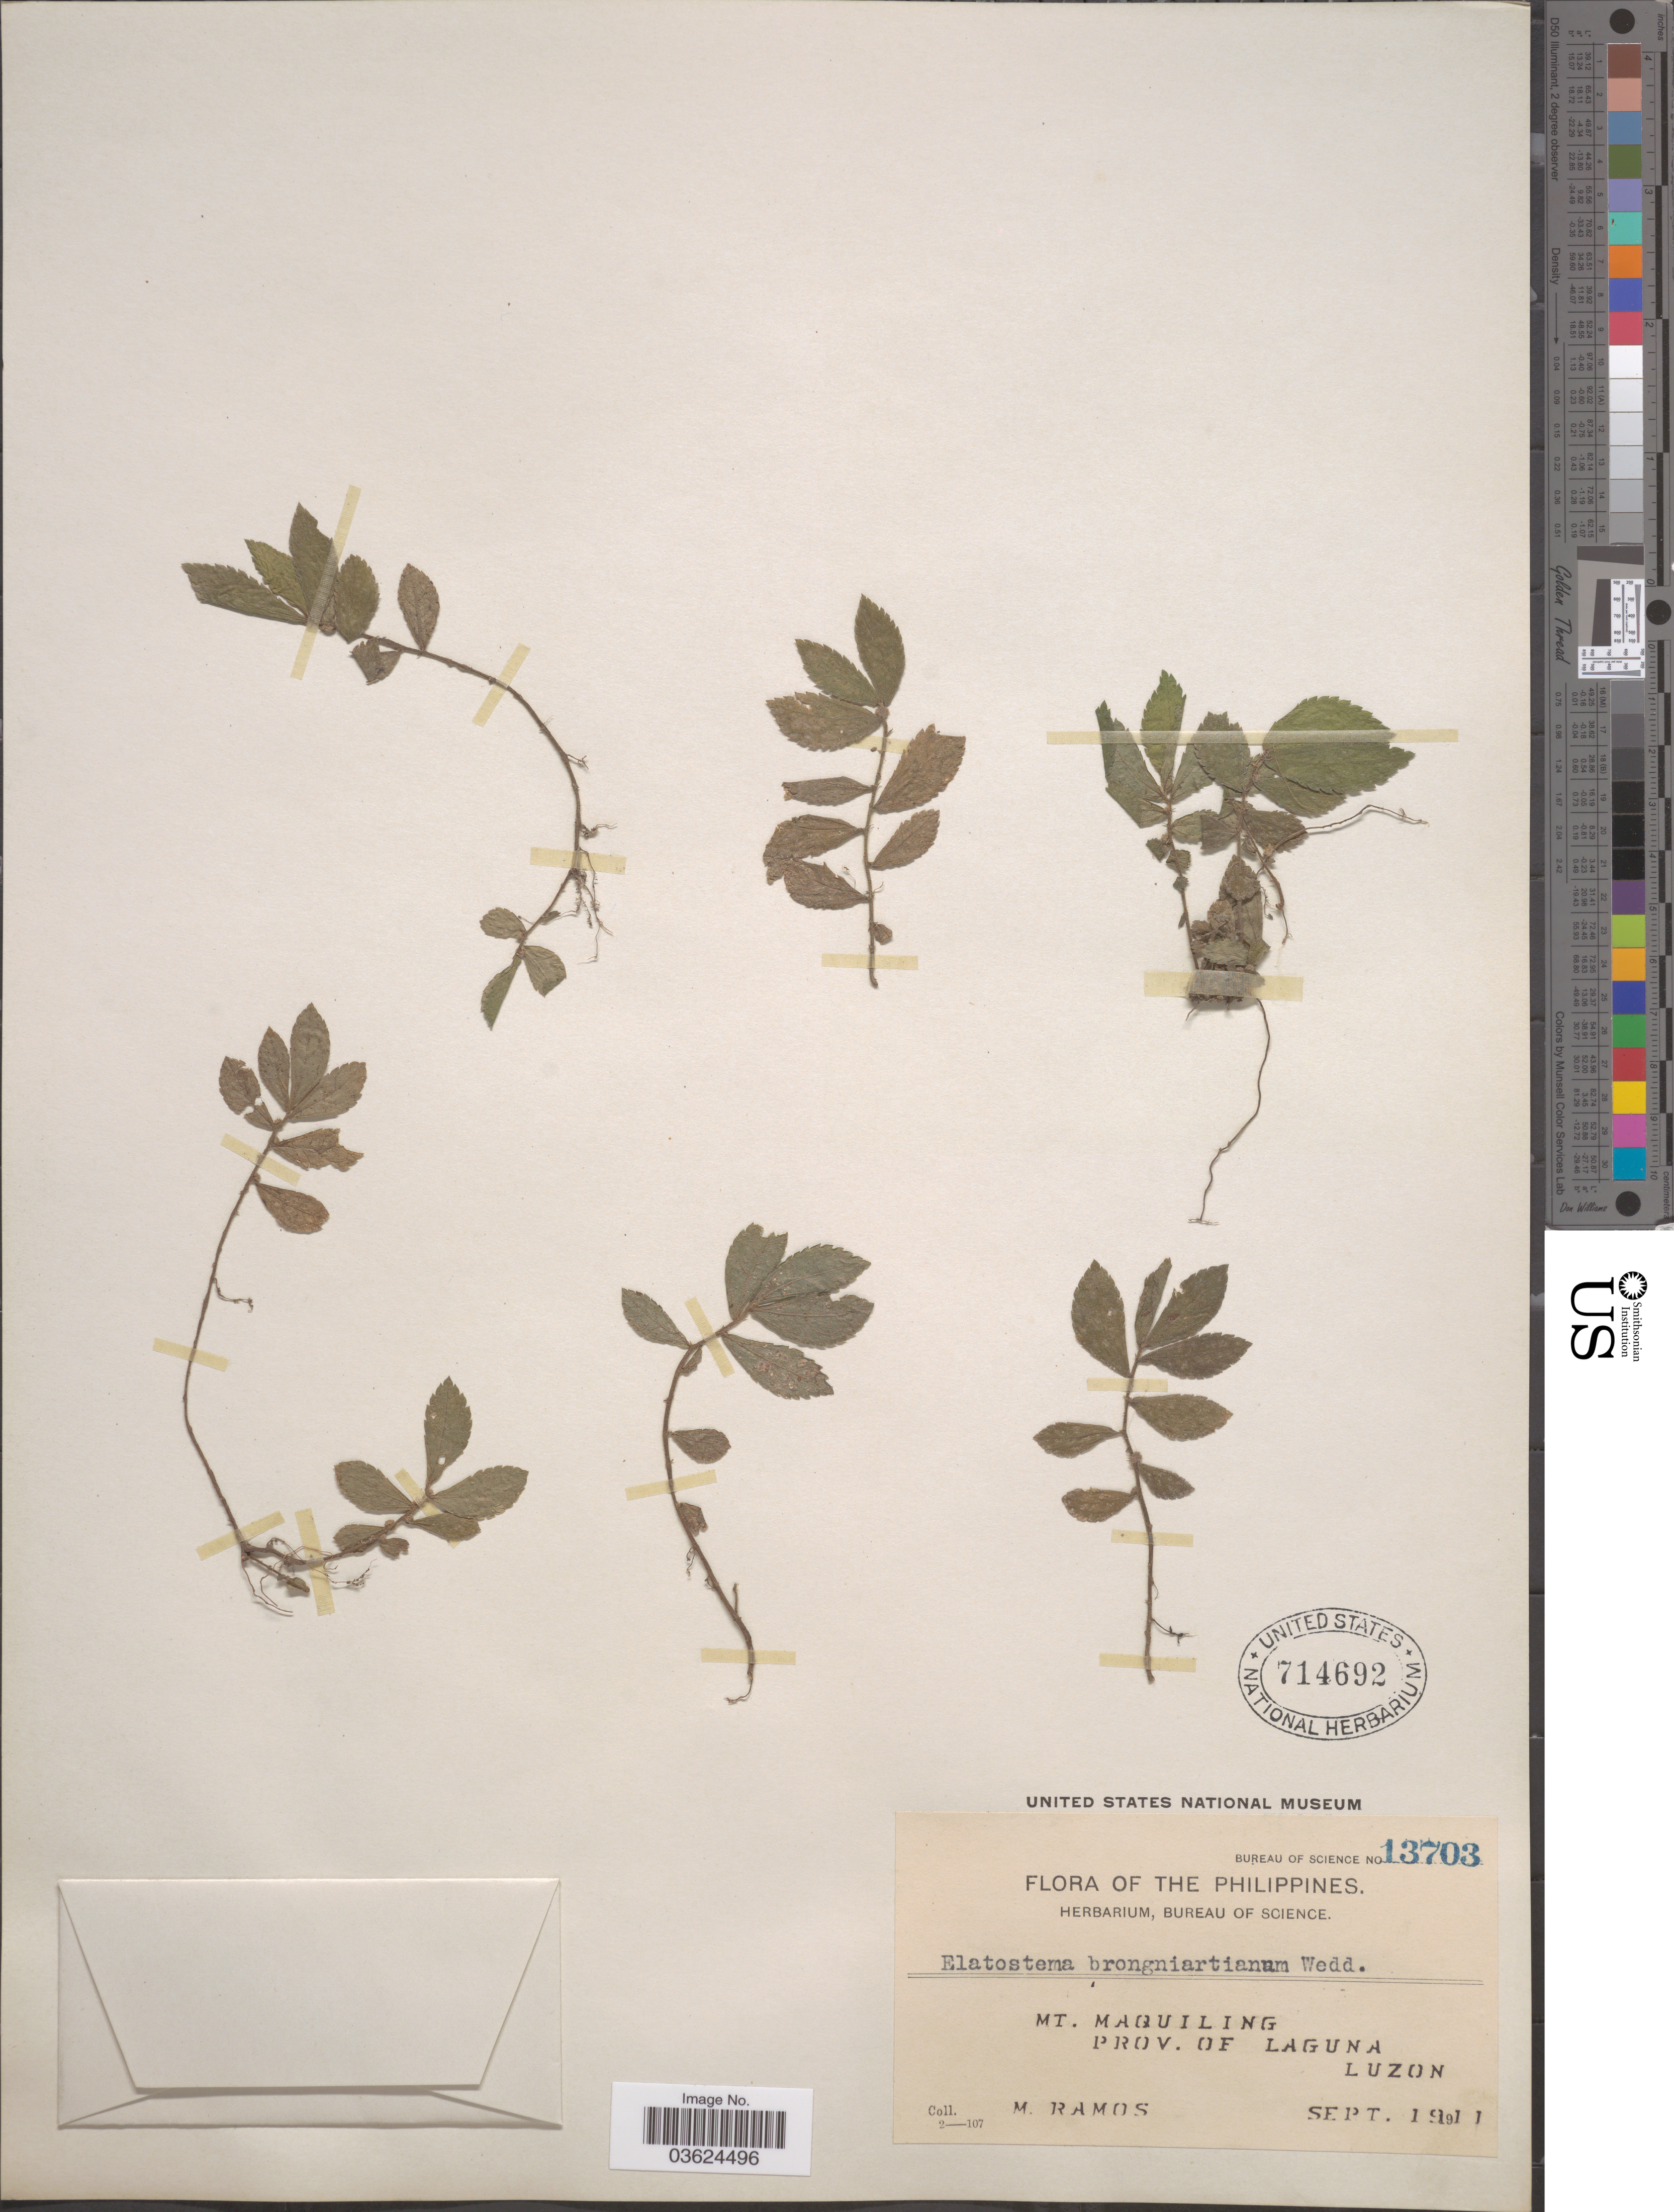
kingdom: Plantae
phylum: Tracheophyta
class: Magnoliopsida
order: Rosales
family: Urticaceae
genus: Elatostema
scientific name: Elatostema brongniartianum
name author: Wedd.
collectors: M. Ramos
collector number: Bureau of Science 13703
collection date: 1911-09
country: Philippines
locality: Mt. Maquiling, Prov. of Laguna, Luzon.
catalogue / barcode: US 714692